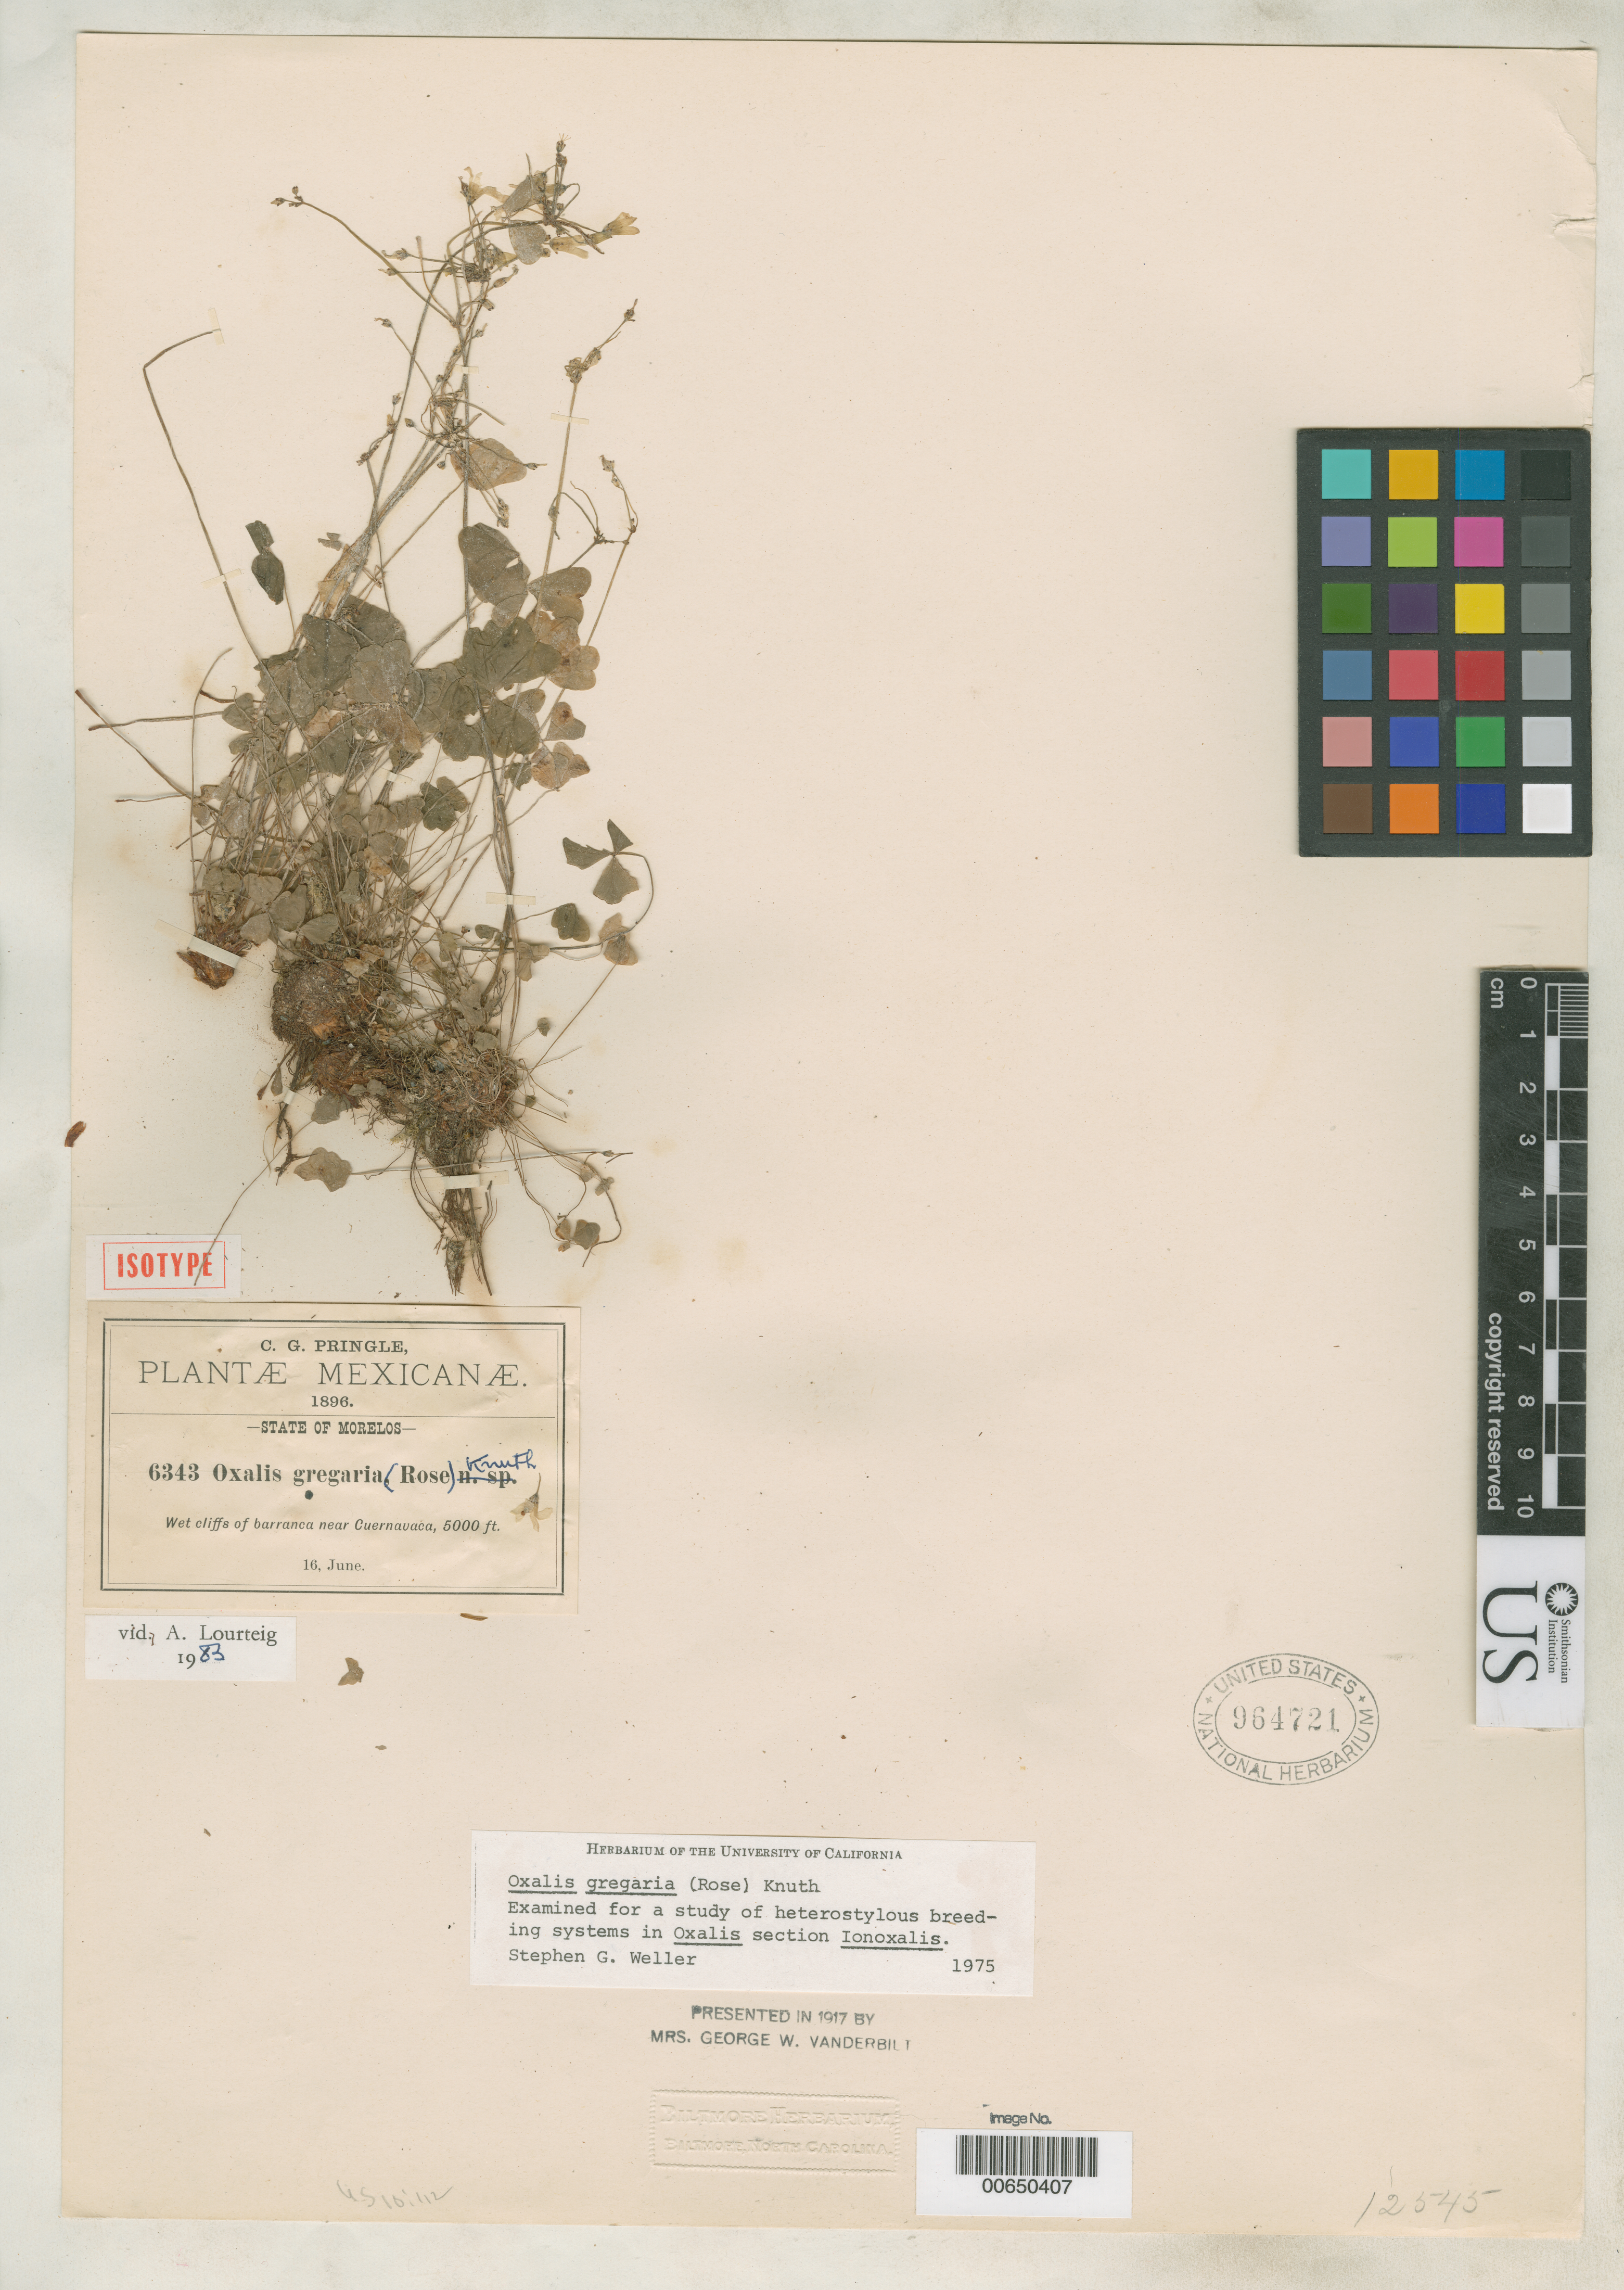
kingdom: Plantae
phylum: Tracheophyta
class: Magnoliopsida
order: Oxalidales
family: Oxalidaceae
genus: Ionoxalis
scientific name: Ionoxalis gregaria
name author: Rose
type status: Isotype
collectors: C. G. Pringle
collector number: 6343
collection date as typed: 16 Jun 1896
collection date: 1896-06-16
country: Mexico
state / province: Morelos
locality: Below Cuernavaca.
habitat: Wet cliffs of barranca.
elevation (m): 1524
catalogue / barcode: US 964721